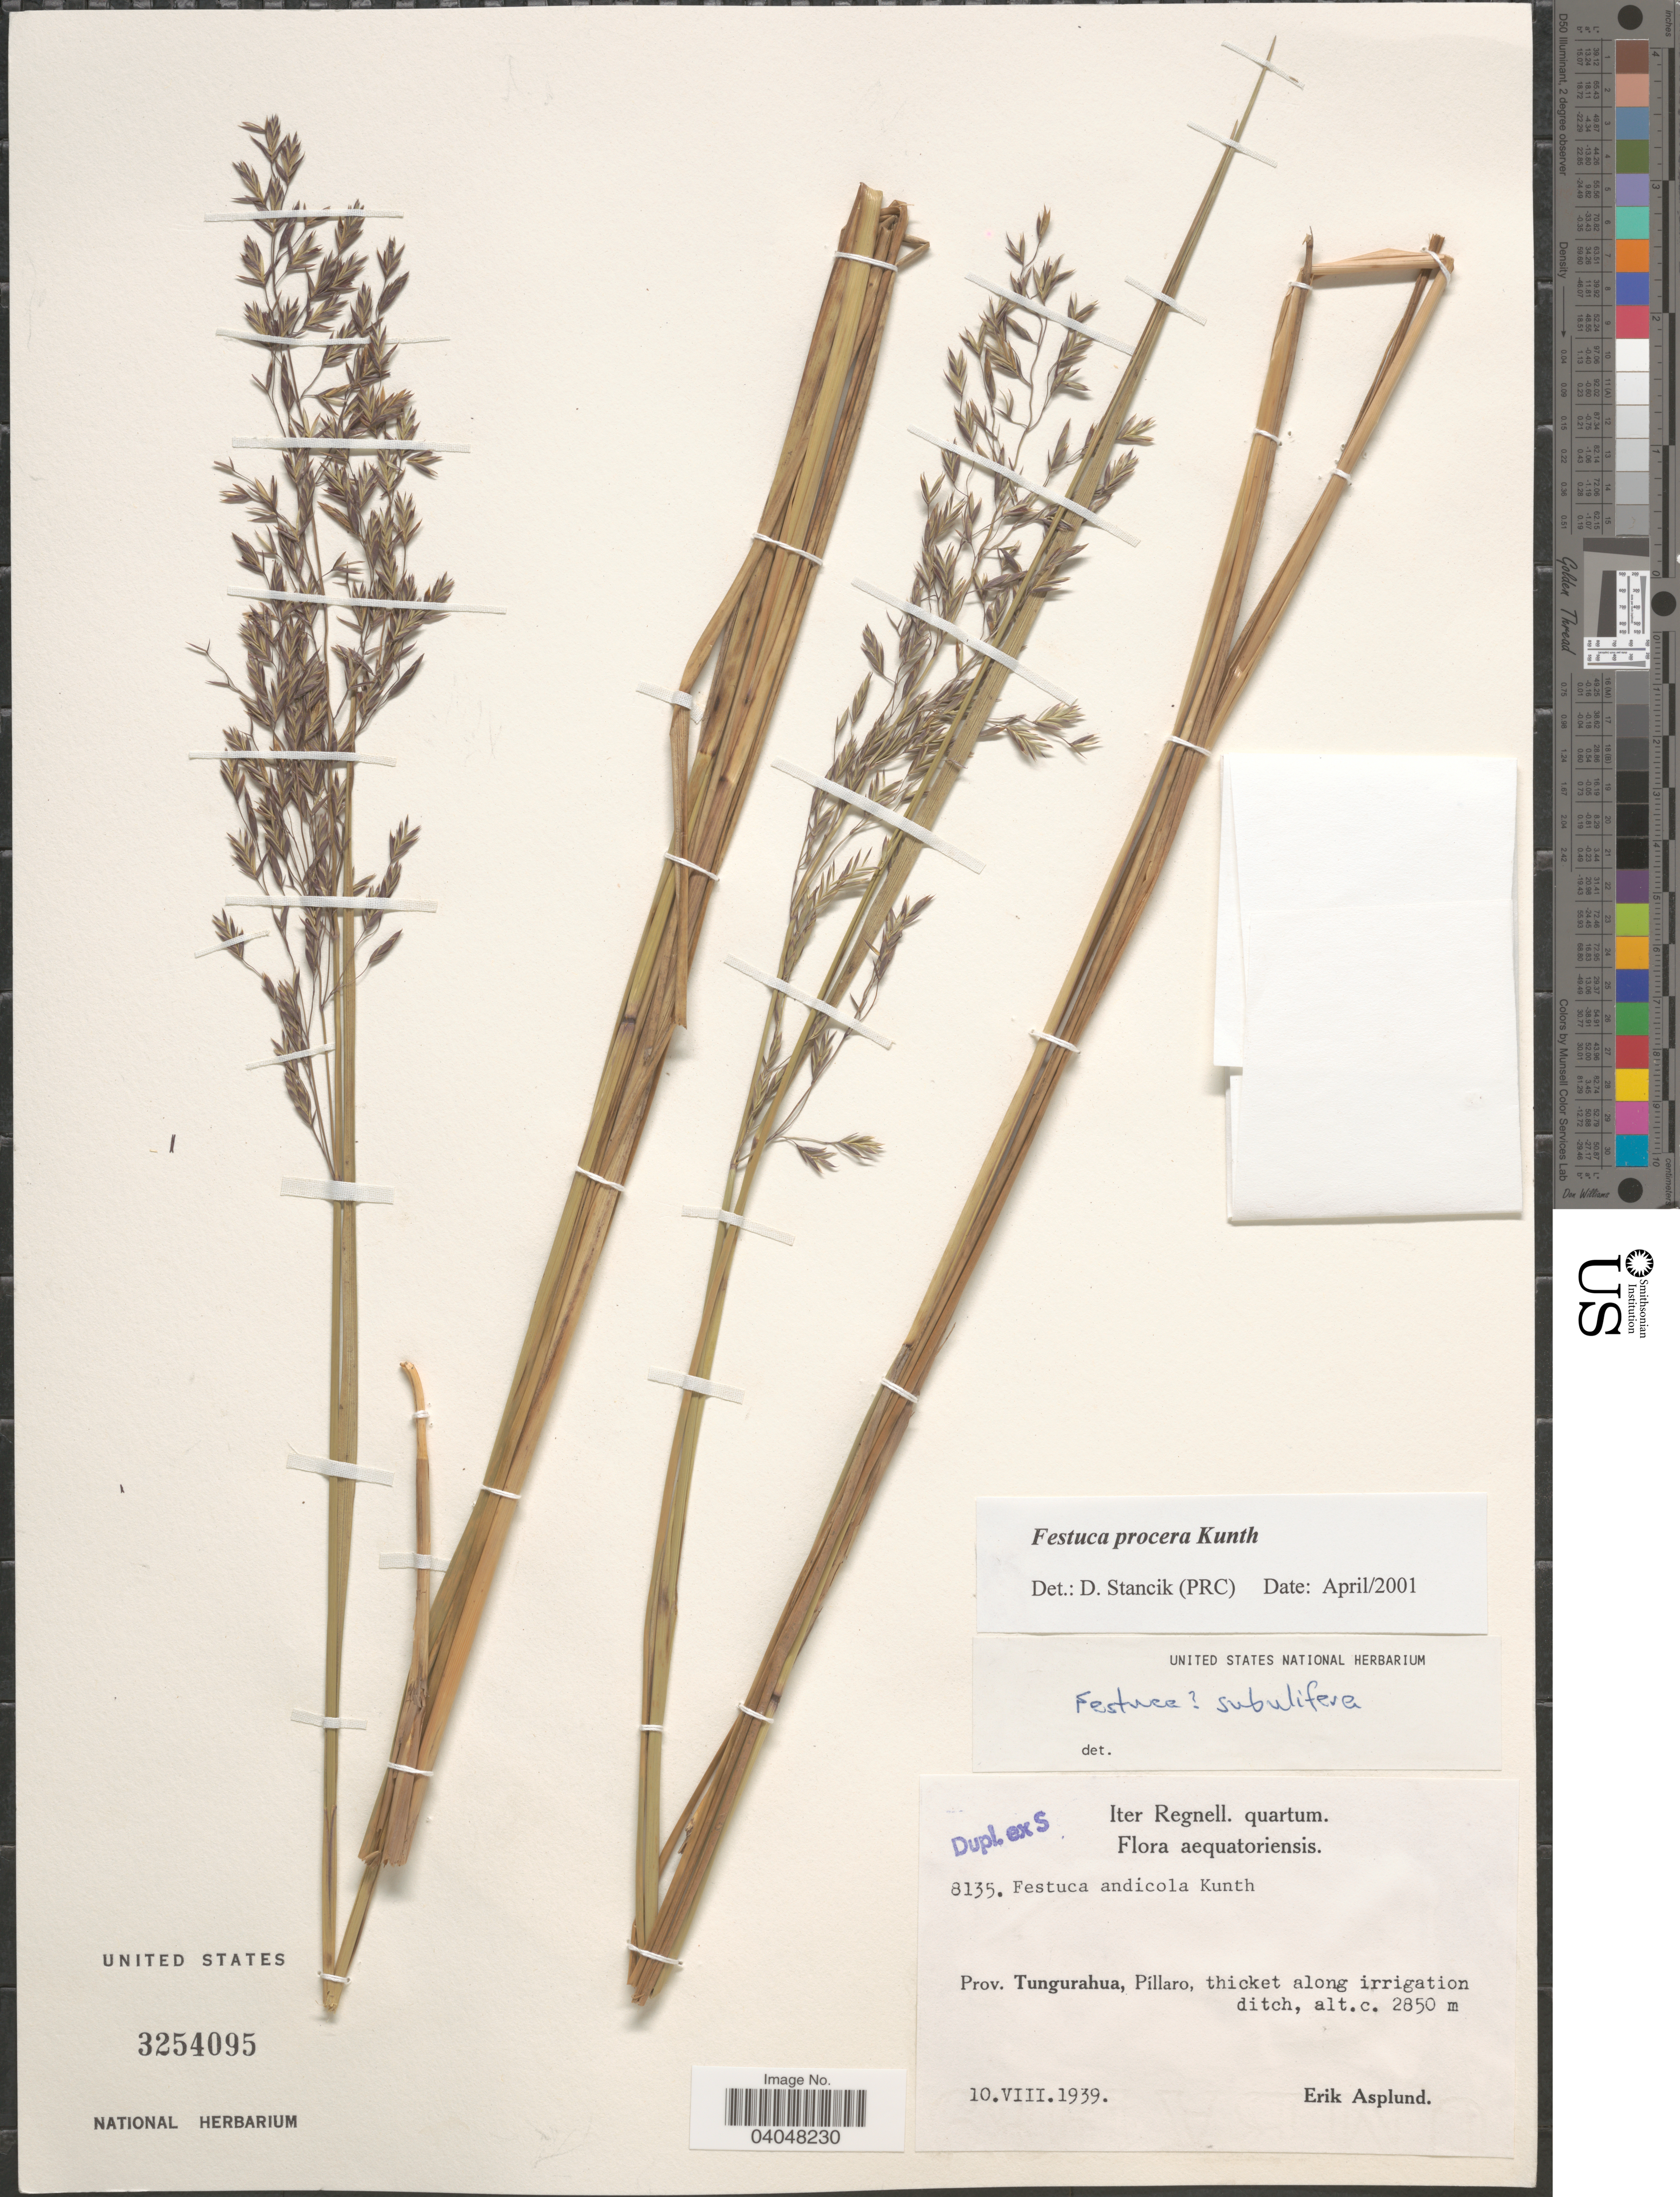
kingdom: Plantae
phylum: Tracheophyta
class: Liliopsida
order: Poales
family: Poaceae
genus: Festuca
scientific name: Festuca procera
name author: Kunth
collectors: E. Asplund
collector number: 8135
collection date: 1939-08-10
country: Ecuador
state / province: Tungurahua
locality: Píllaro, thicket along irrigation ditch.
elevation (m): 2850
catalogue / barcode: US 3254095